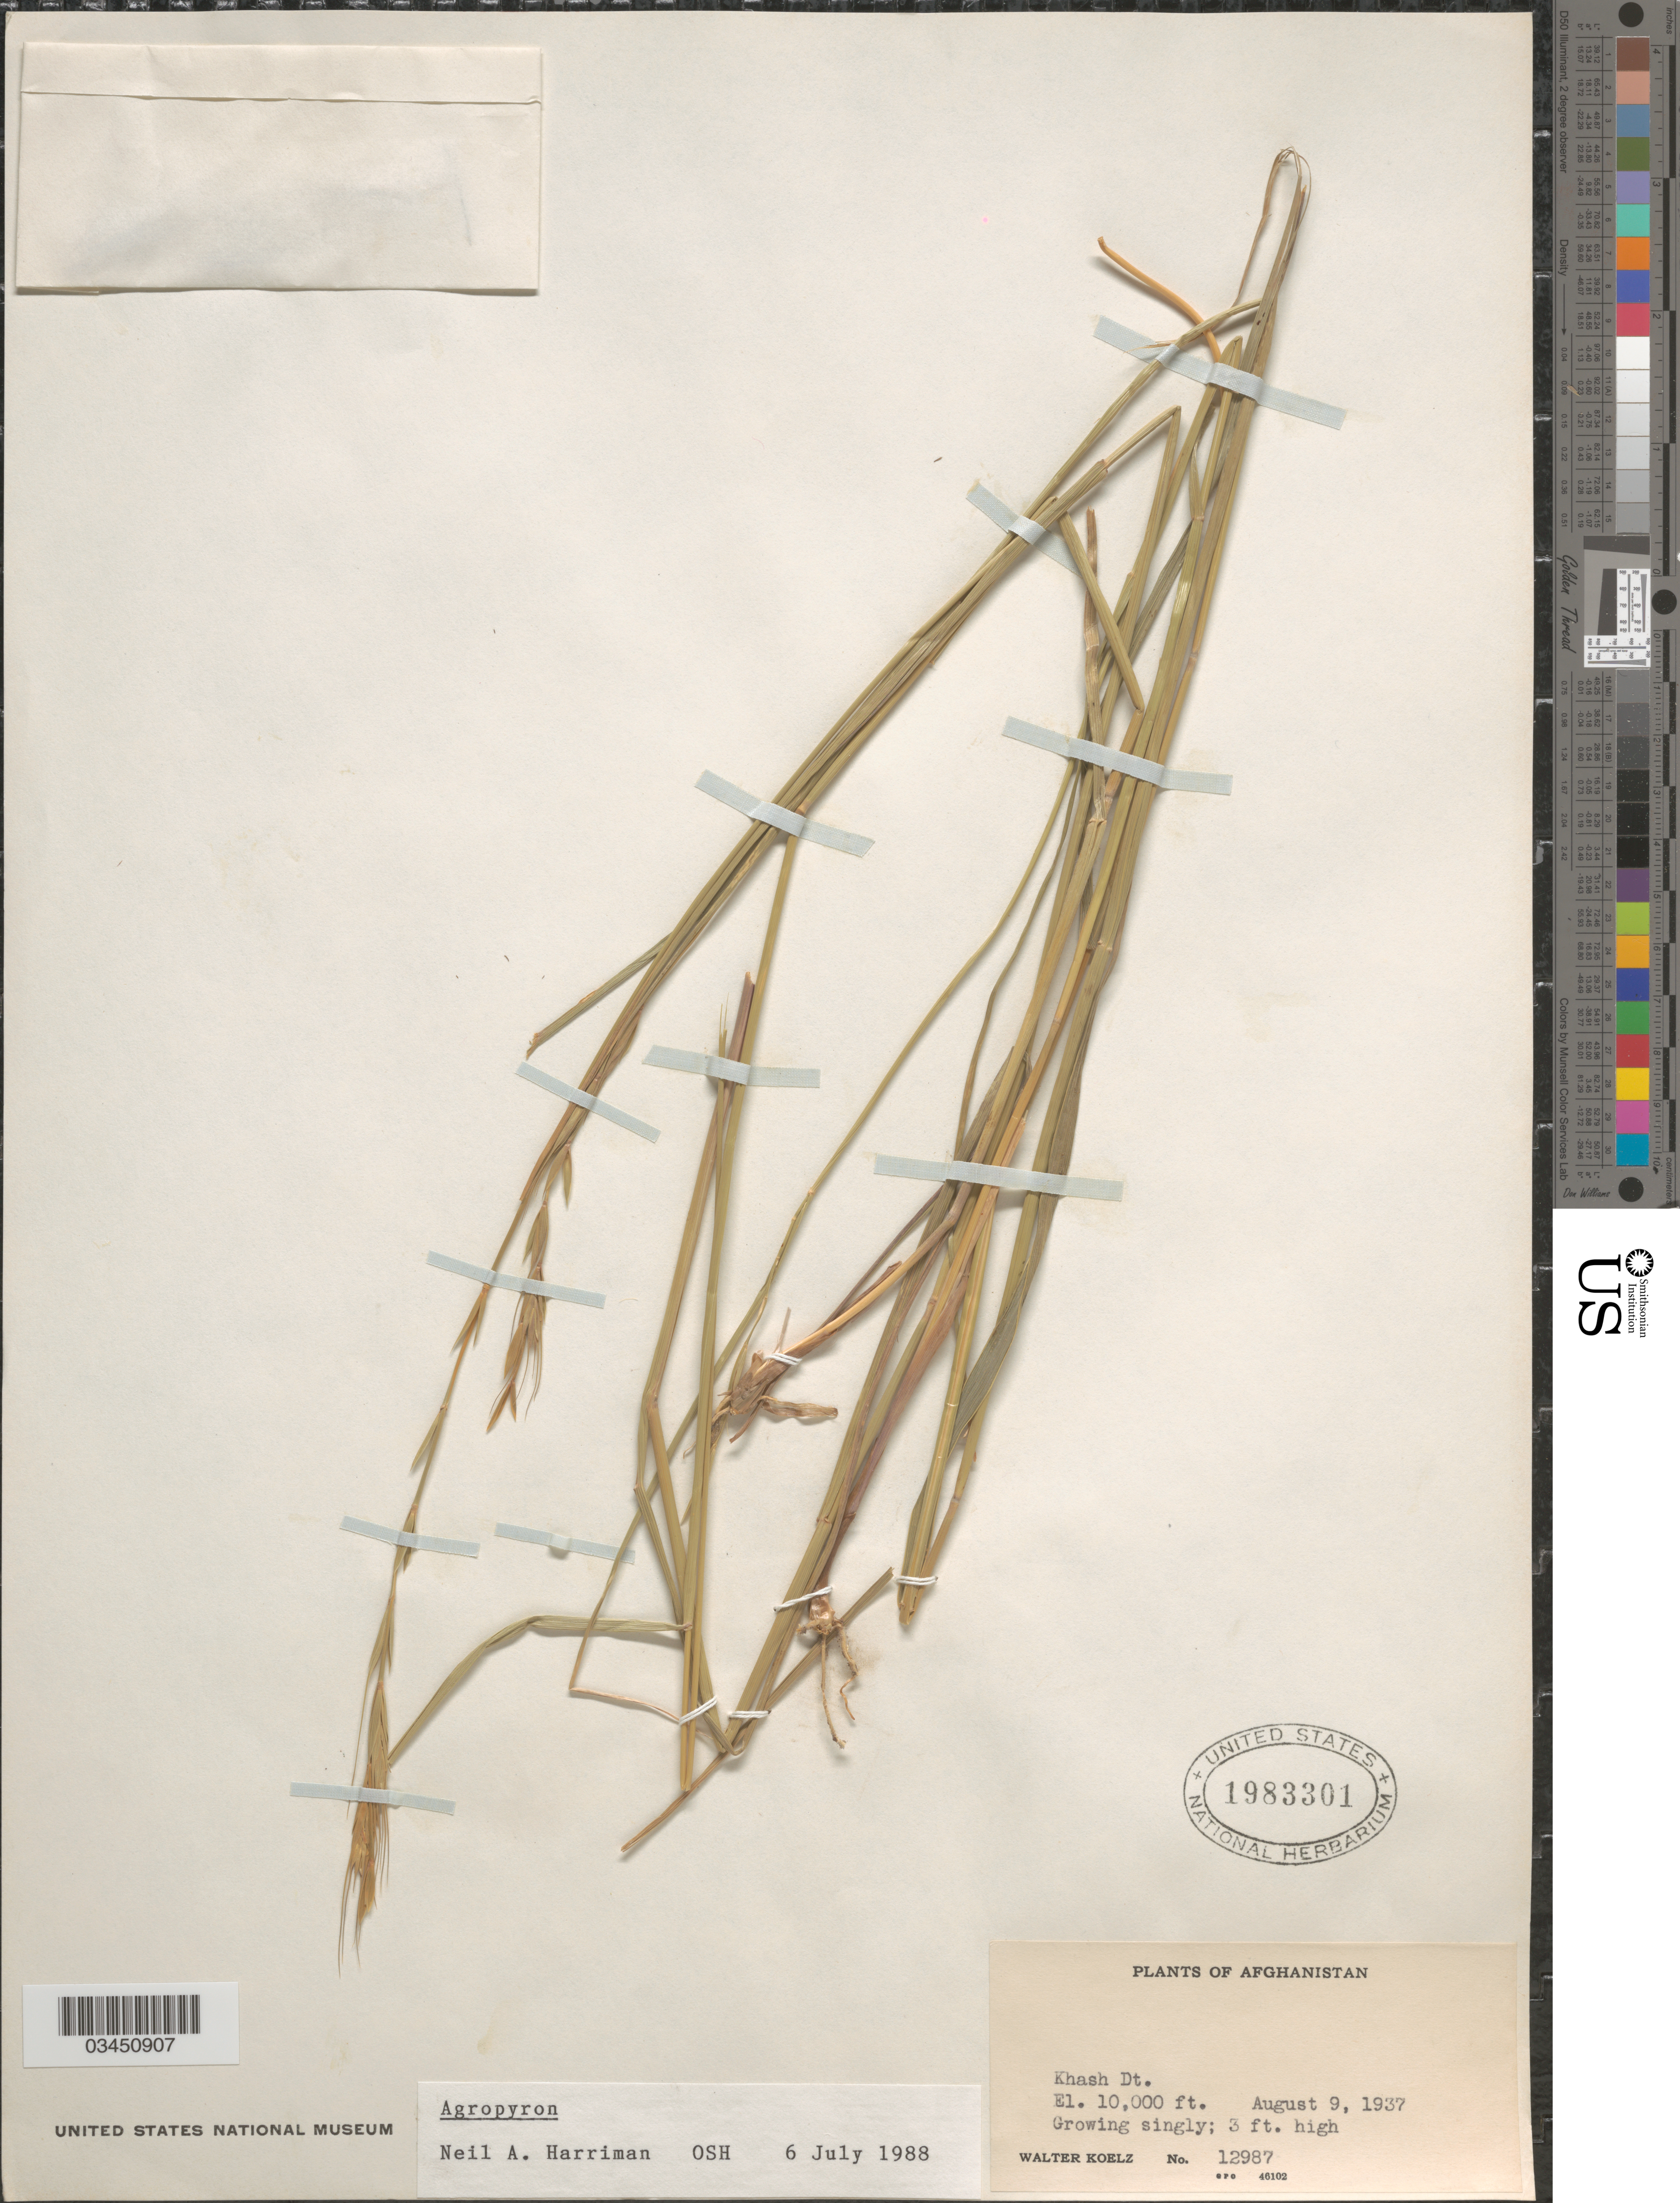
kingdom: Plantae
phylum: Tracheophyta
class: Liliopsida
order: Poales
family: Poaceae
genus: Elymus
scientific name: Elymus sp.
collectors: W. N. Koelz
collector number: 12987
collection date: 1937-08-09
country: Afghanistan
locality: Khash Dt.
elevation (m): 3048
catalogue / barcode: US 1983301